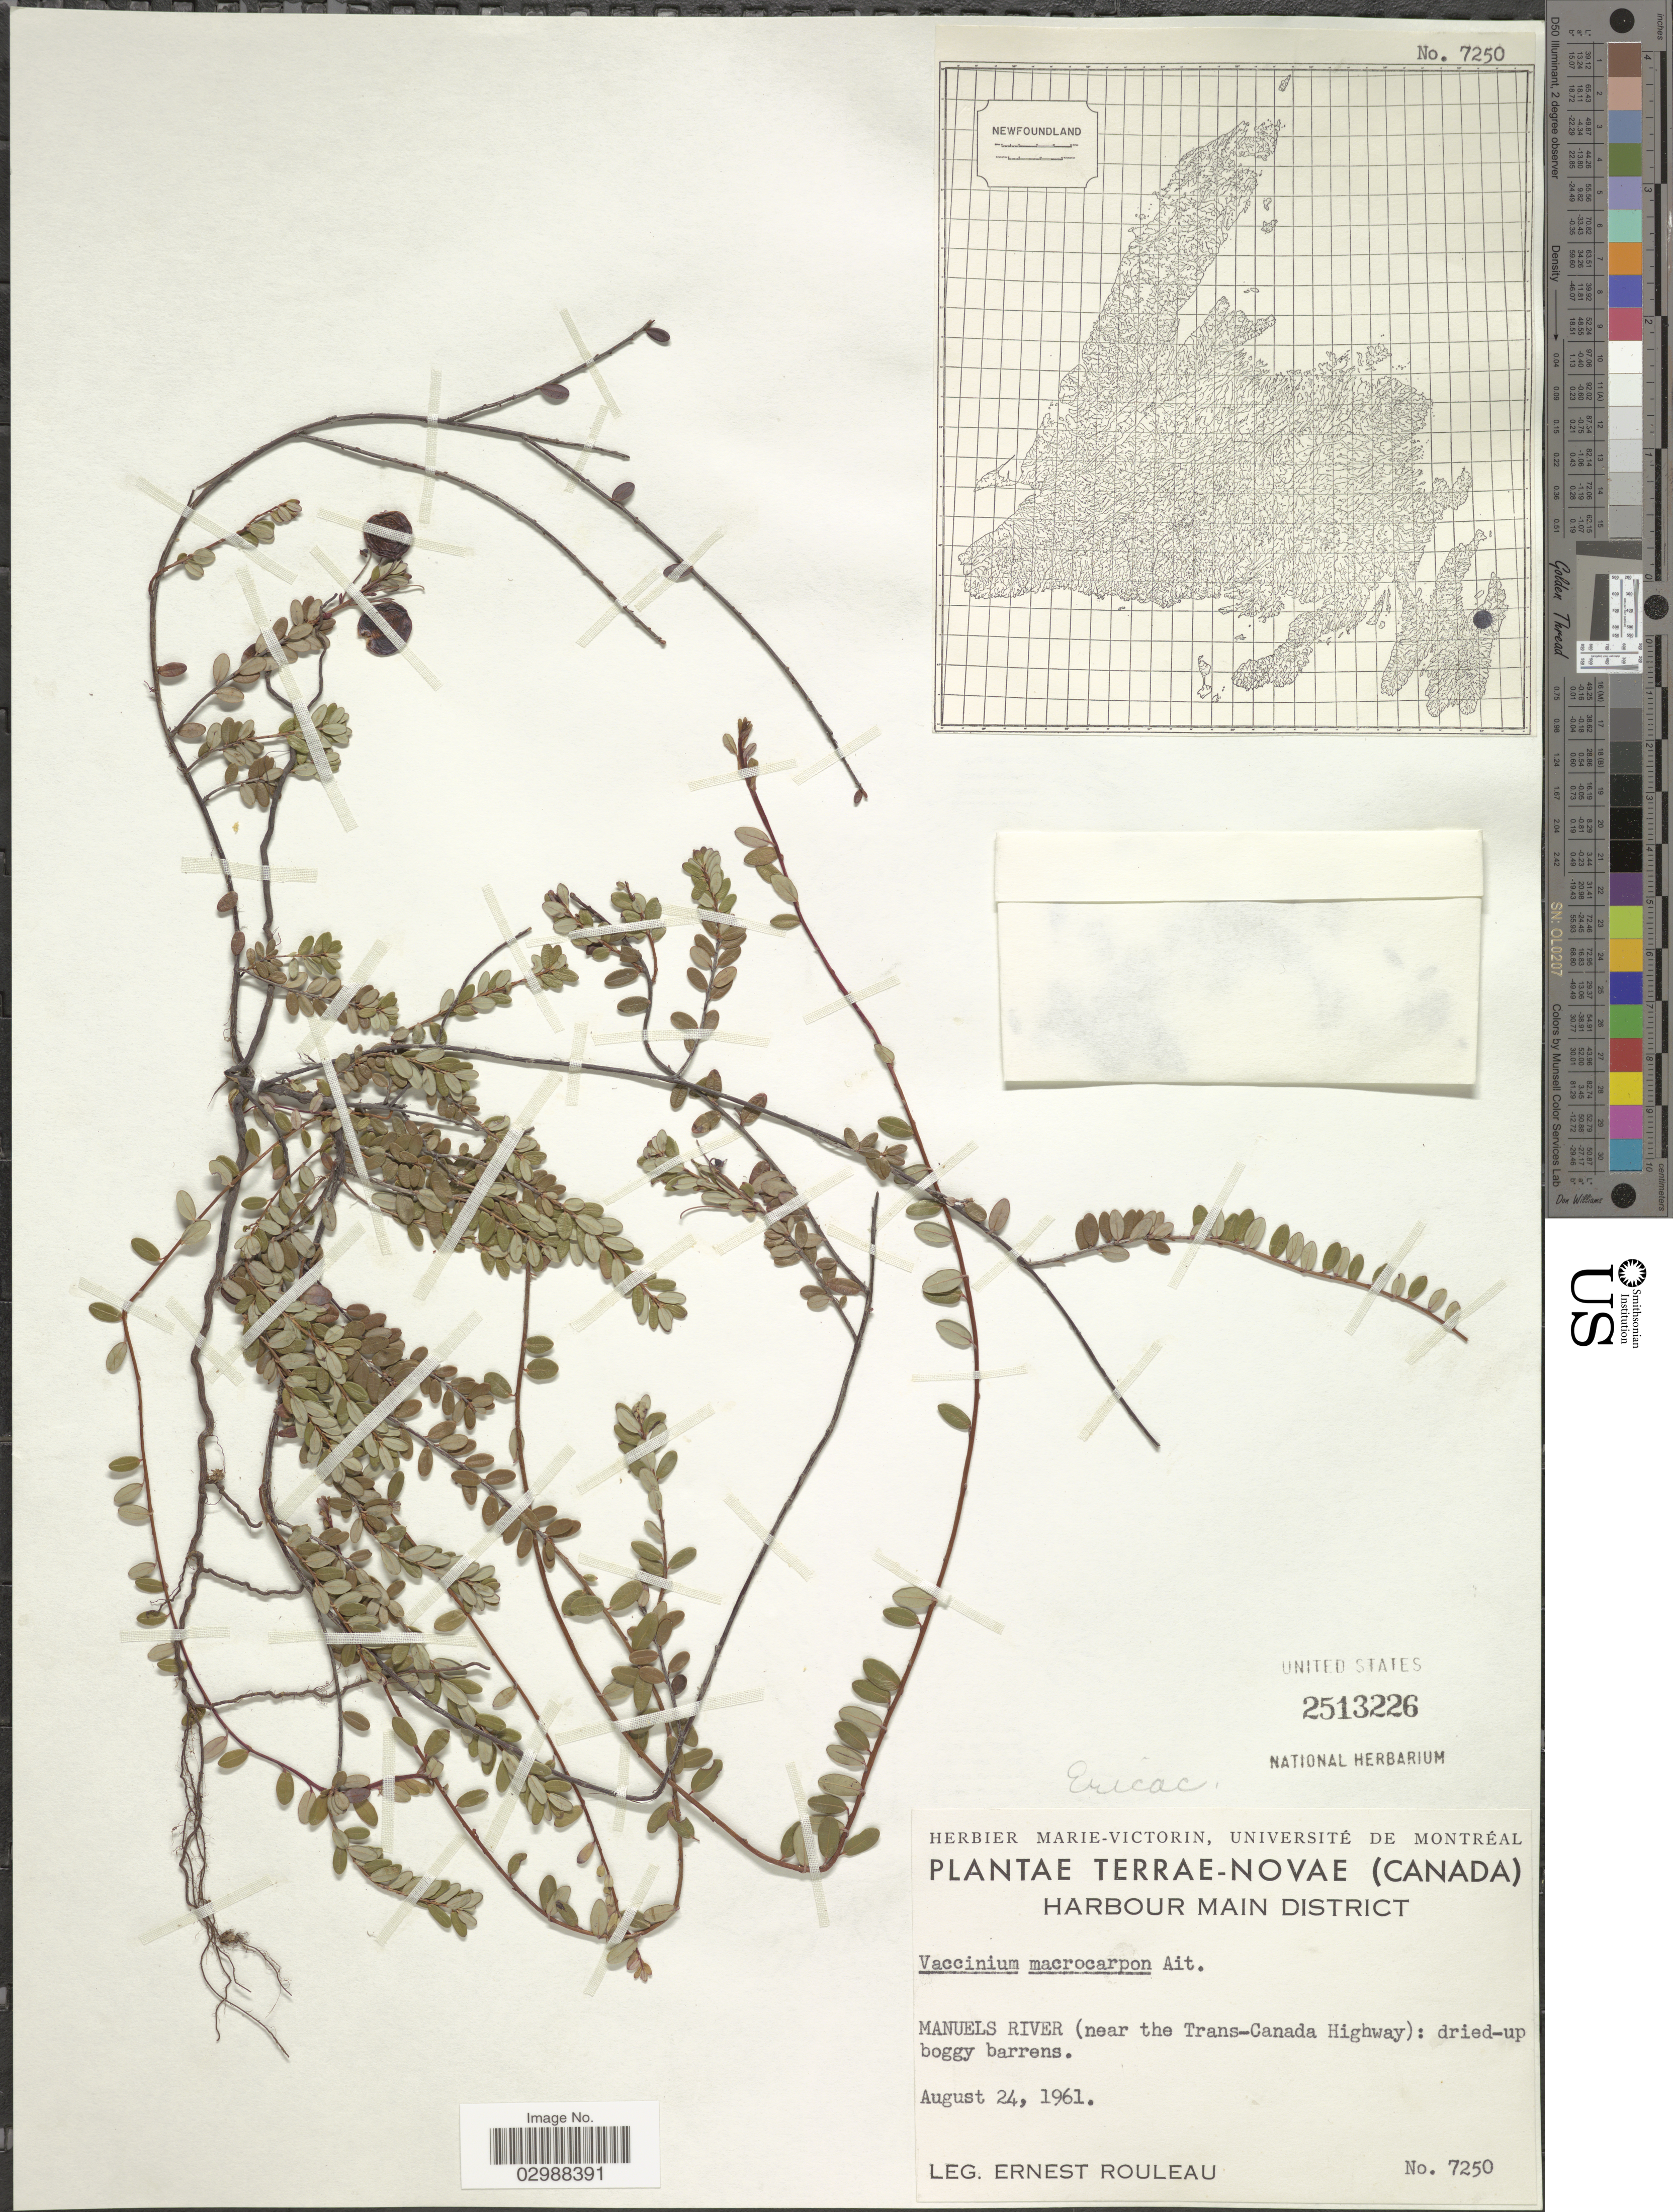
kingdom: Plantae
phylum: Tracheophyta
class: Magnoliopsida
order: Ericales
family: Ericaceae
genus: Vaccinium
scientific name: Vaccinium macrocarpon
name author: Aiton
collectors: E. Rouleau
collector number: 7250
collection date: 1961-08-24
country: Canada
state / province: Newfoundland and Labrador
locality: Terrae-Novae. Harbour Main District. Manuels River (near the Trans-Canada Highway): dried-up boggy barrens.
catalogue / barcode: US 2513226